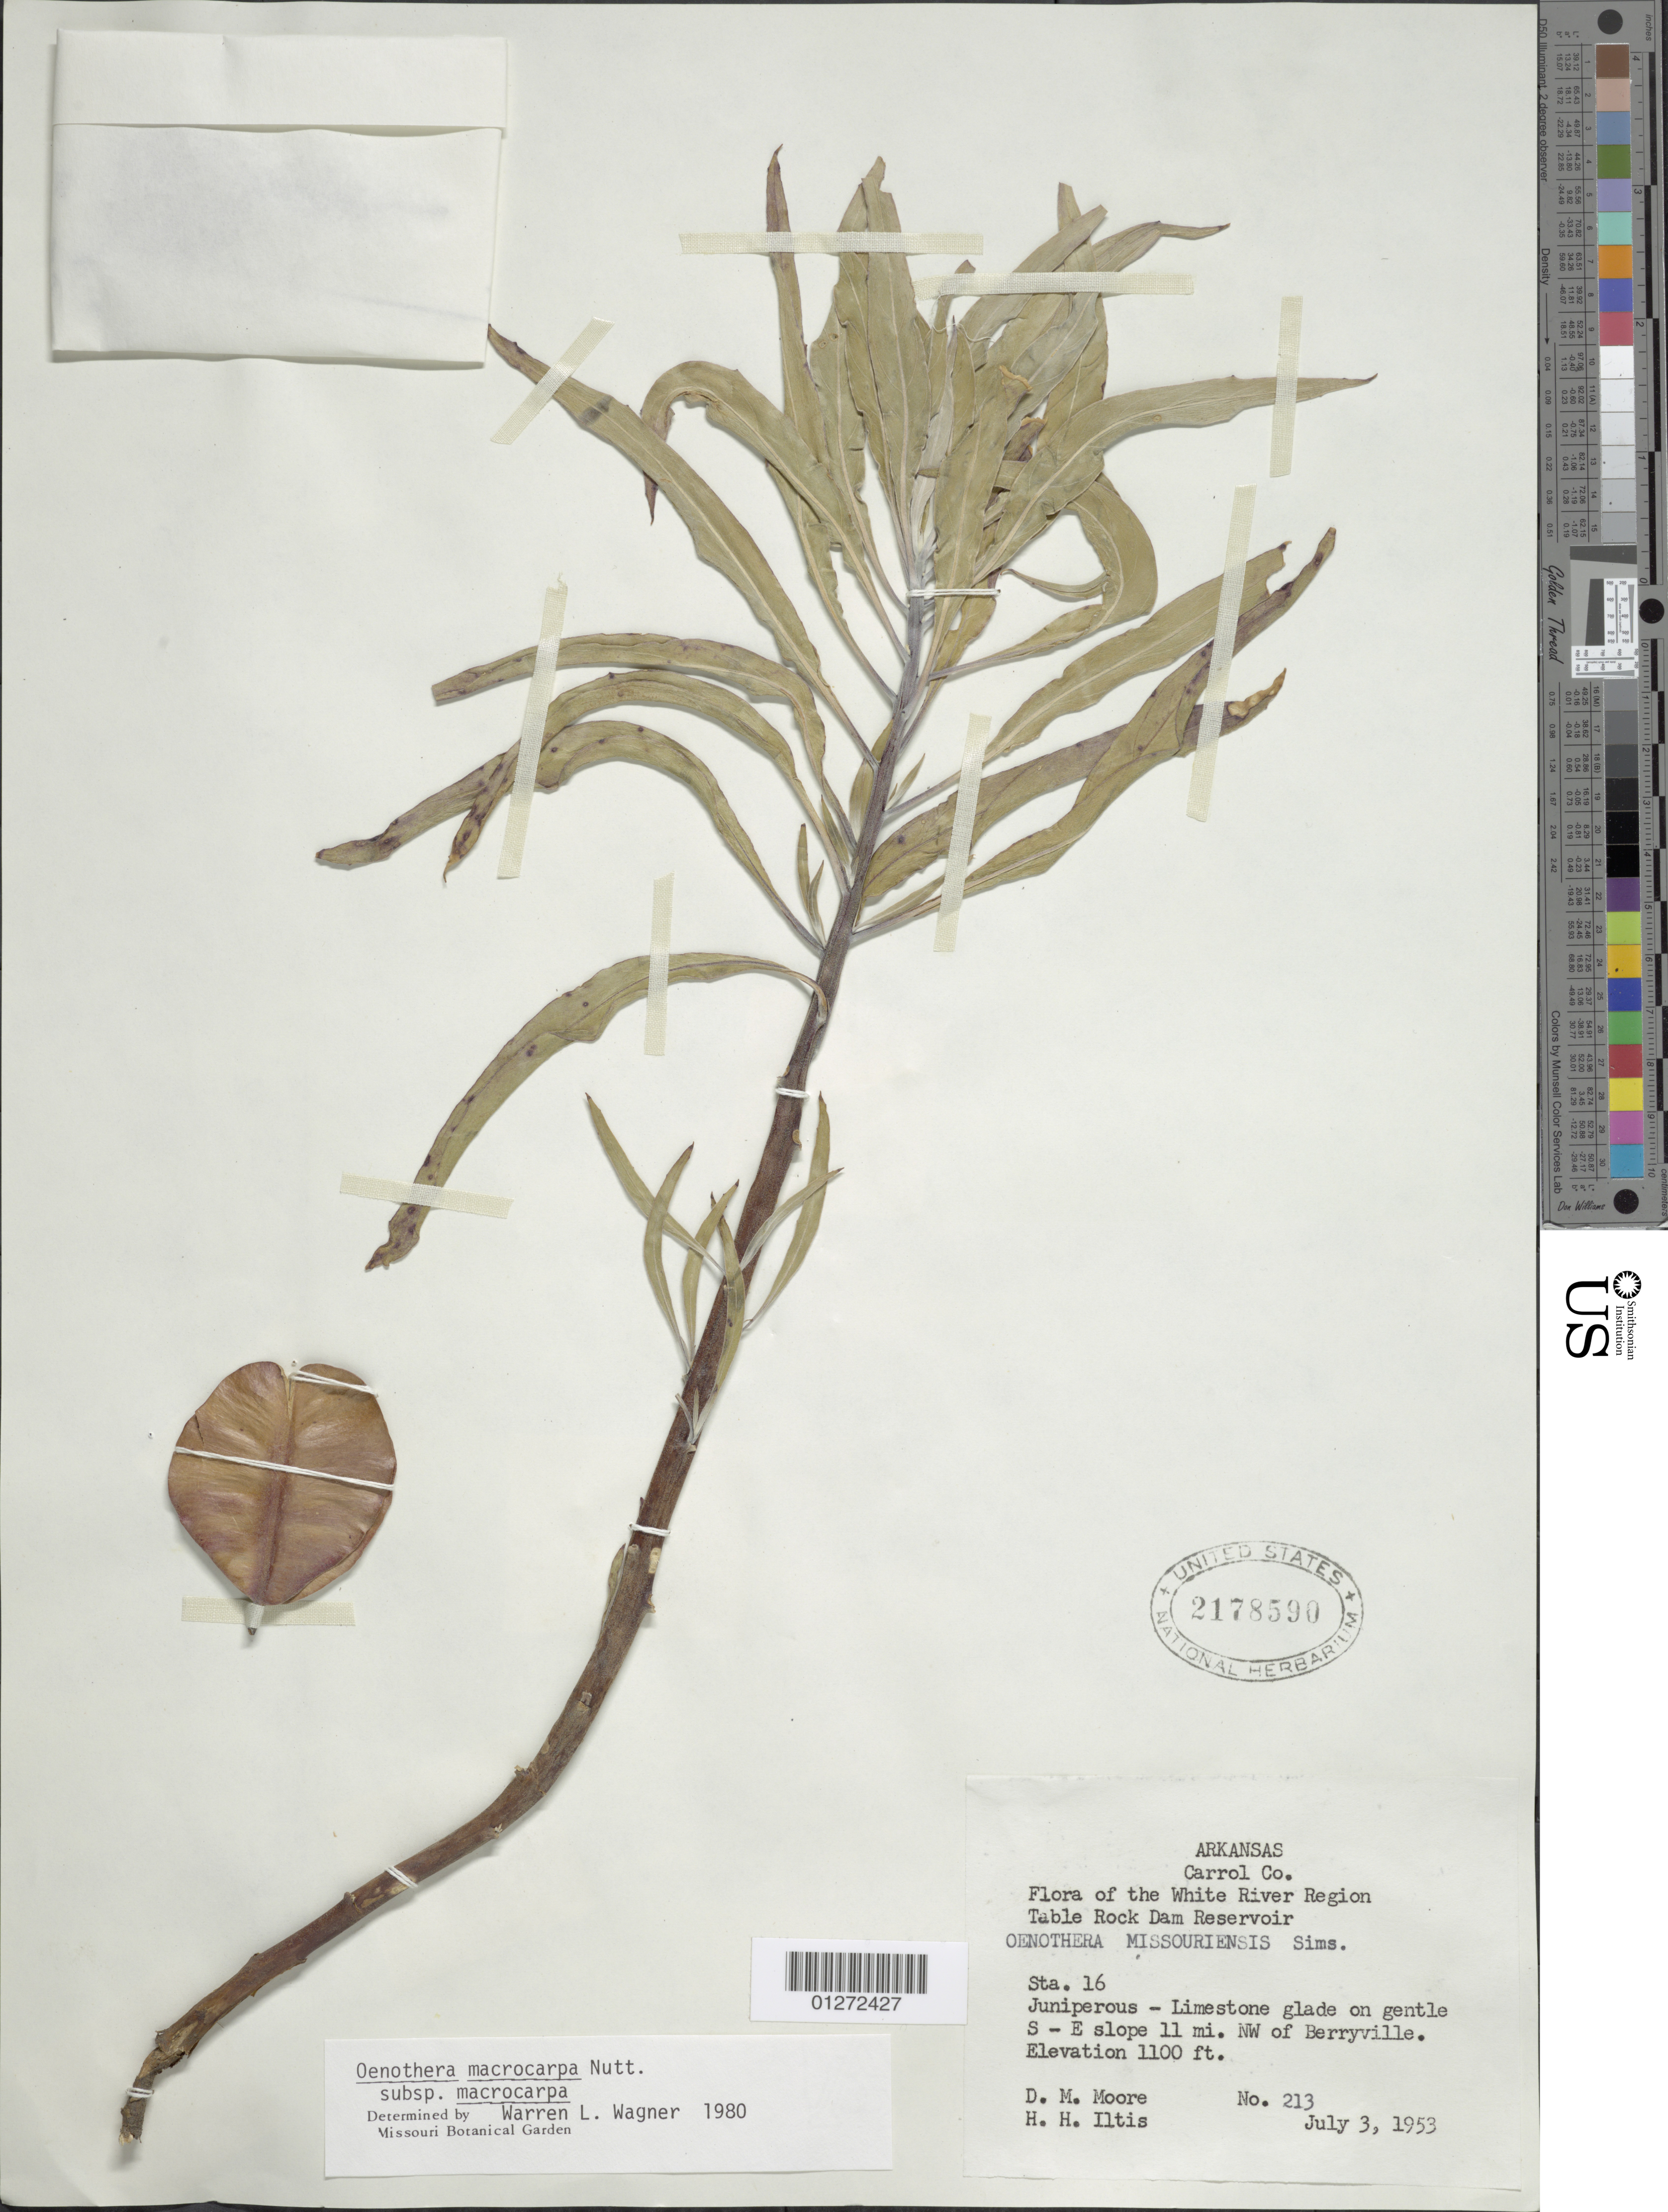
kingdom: Plantae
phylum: Tracheophyta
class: Magnoliopsida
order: Myrtales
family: Onagraceae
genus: Oenothera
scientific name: Oenothera macrocarpa subsp. macrocarpa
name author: Nutt.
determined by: Wagner, W. L., (BOT), Smithsonian Institution - National Museum of Natural History (UNITED STATES)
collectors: D. Moore & H. H. Iltis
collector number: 213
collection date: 1953-07-03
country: United States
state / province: Arkansas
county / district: Carroll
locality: White River Region, Table Rock Dam Reservoir. 11 mi NW of Berryville.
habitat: Limestone glade.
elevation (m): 335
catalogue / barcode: US 2178590